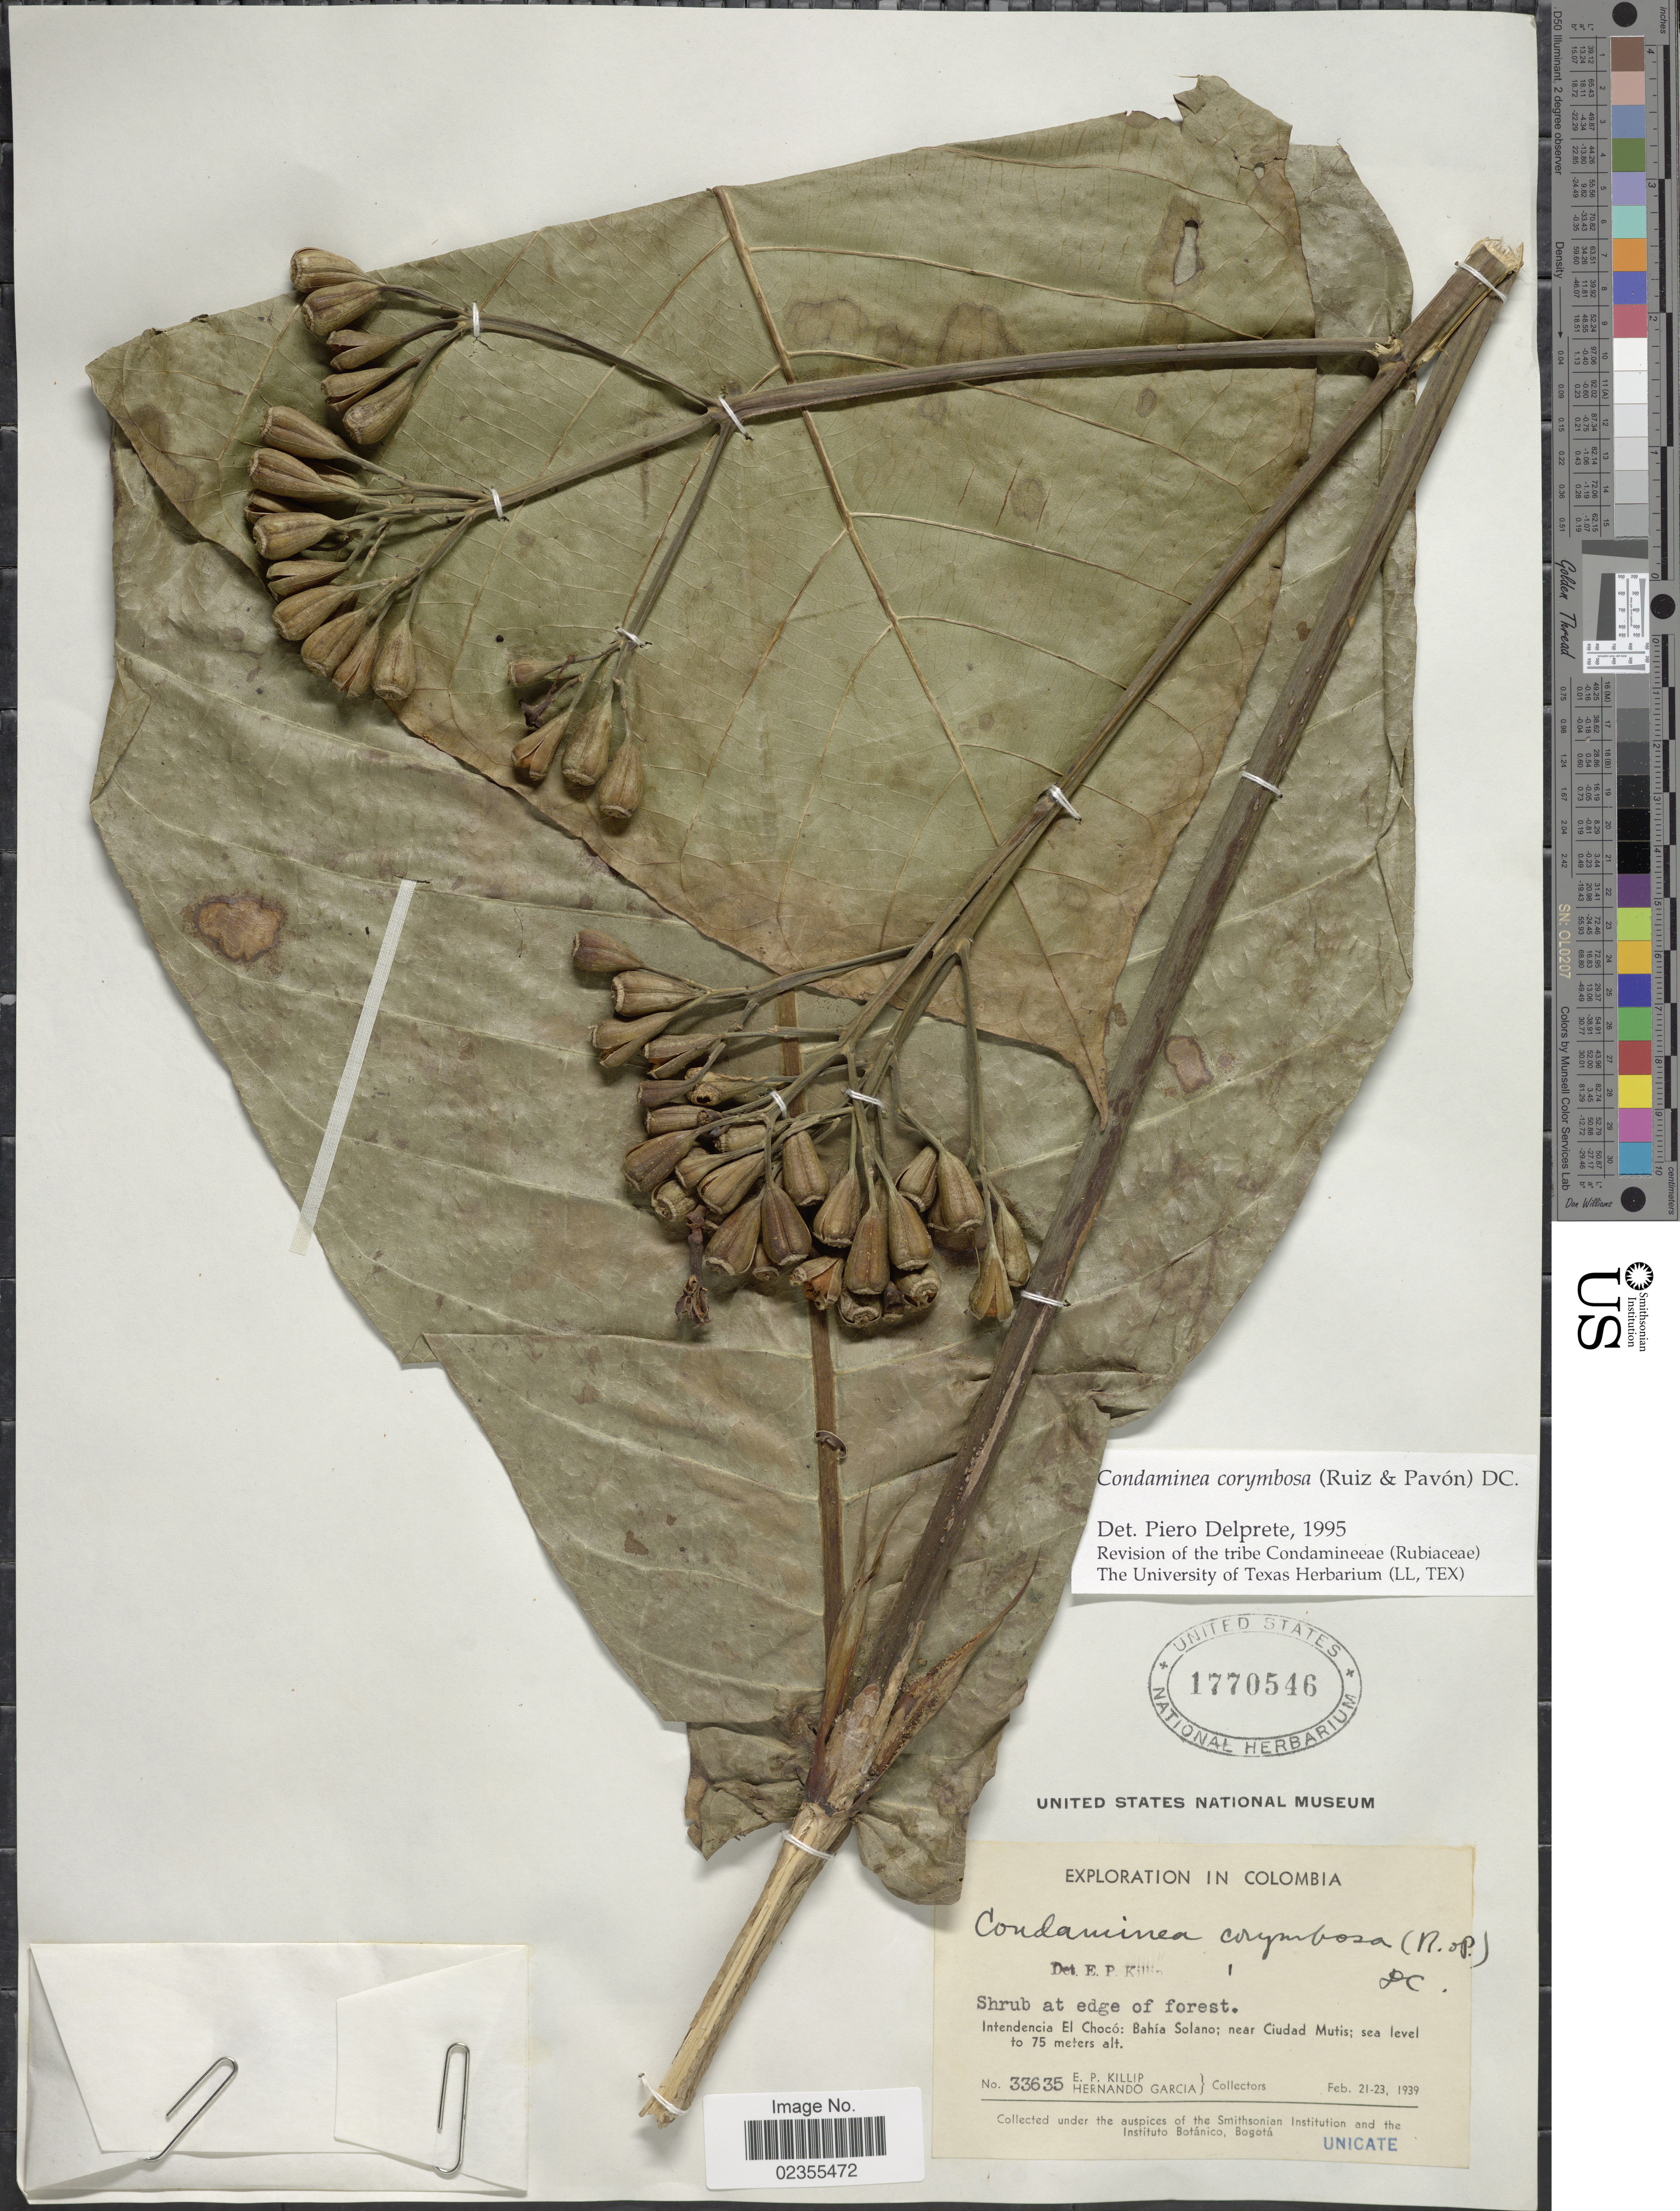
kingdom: Plantae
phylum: Tracheophyta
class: Magnoliopsida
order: Gentianales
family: Rubiaceae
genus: Condaminea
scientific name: Condaminea corymbosa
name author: (Ruiz & Pav.) DC.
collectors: E. P. Killip & H. Garcia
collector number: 33635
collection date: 1939-02-21/1939-02-23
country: Colombia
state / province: Chocó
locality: Bahia Solano; near Cuidad Mutis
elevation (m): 0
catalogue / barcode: US 1770546